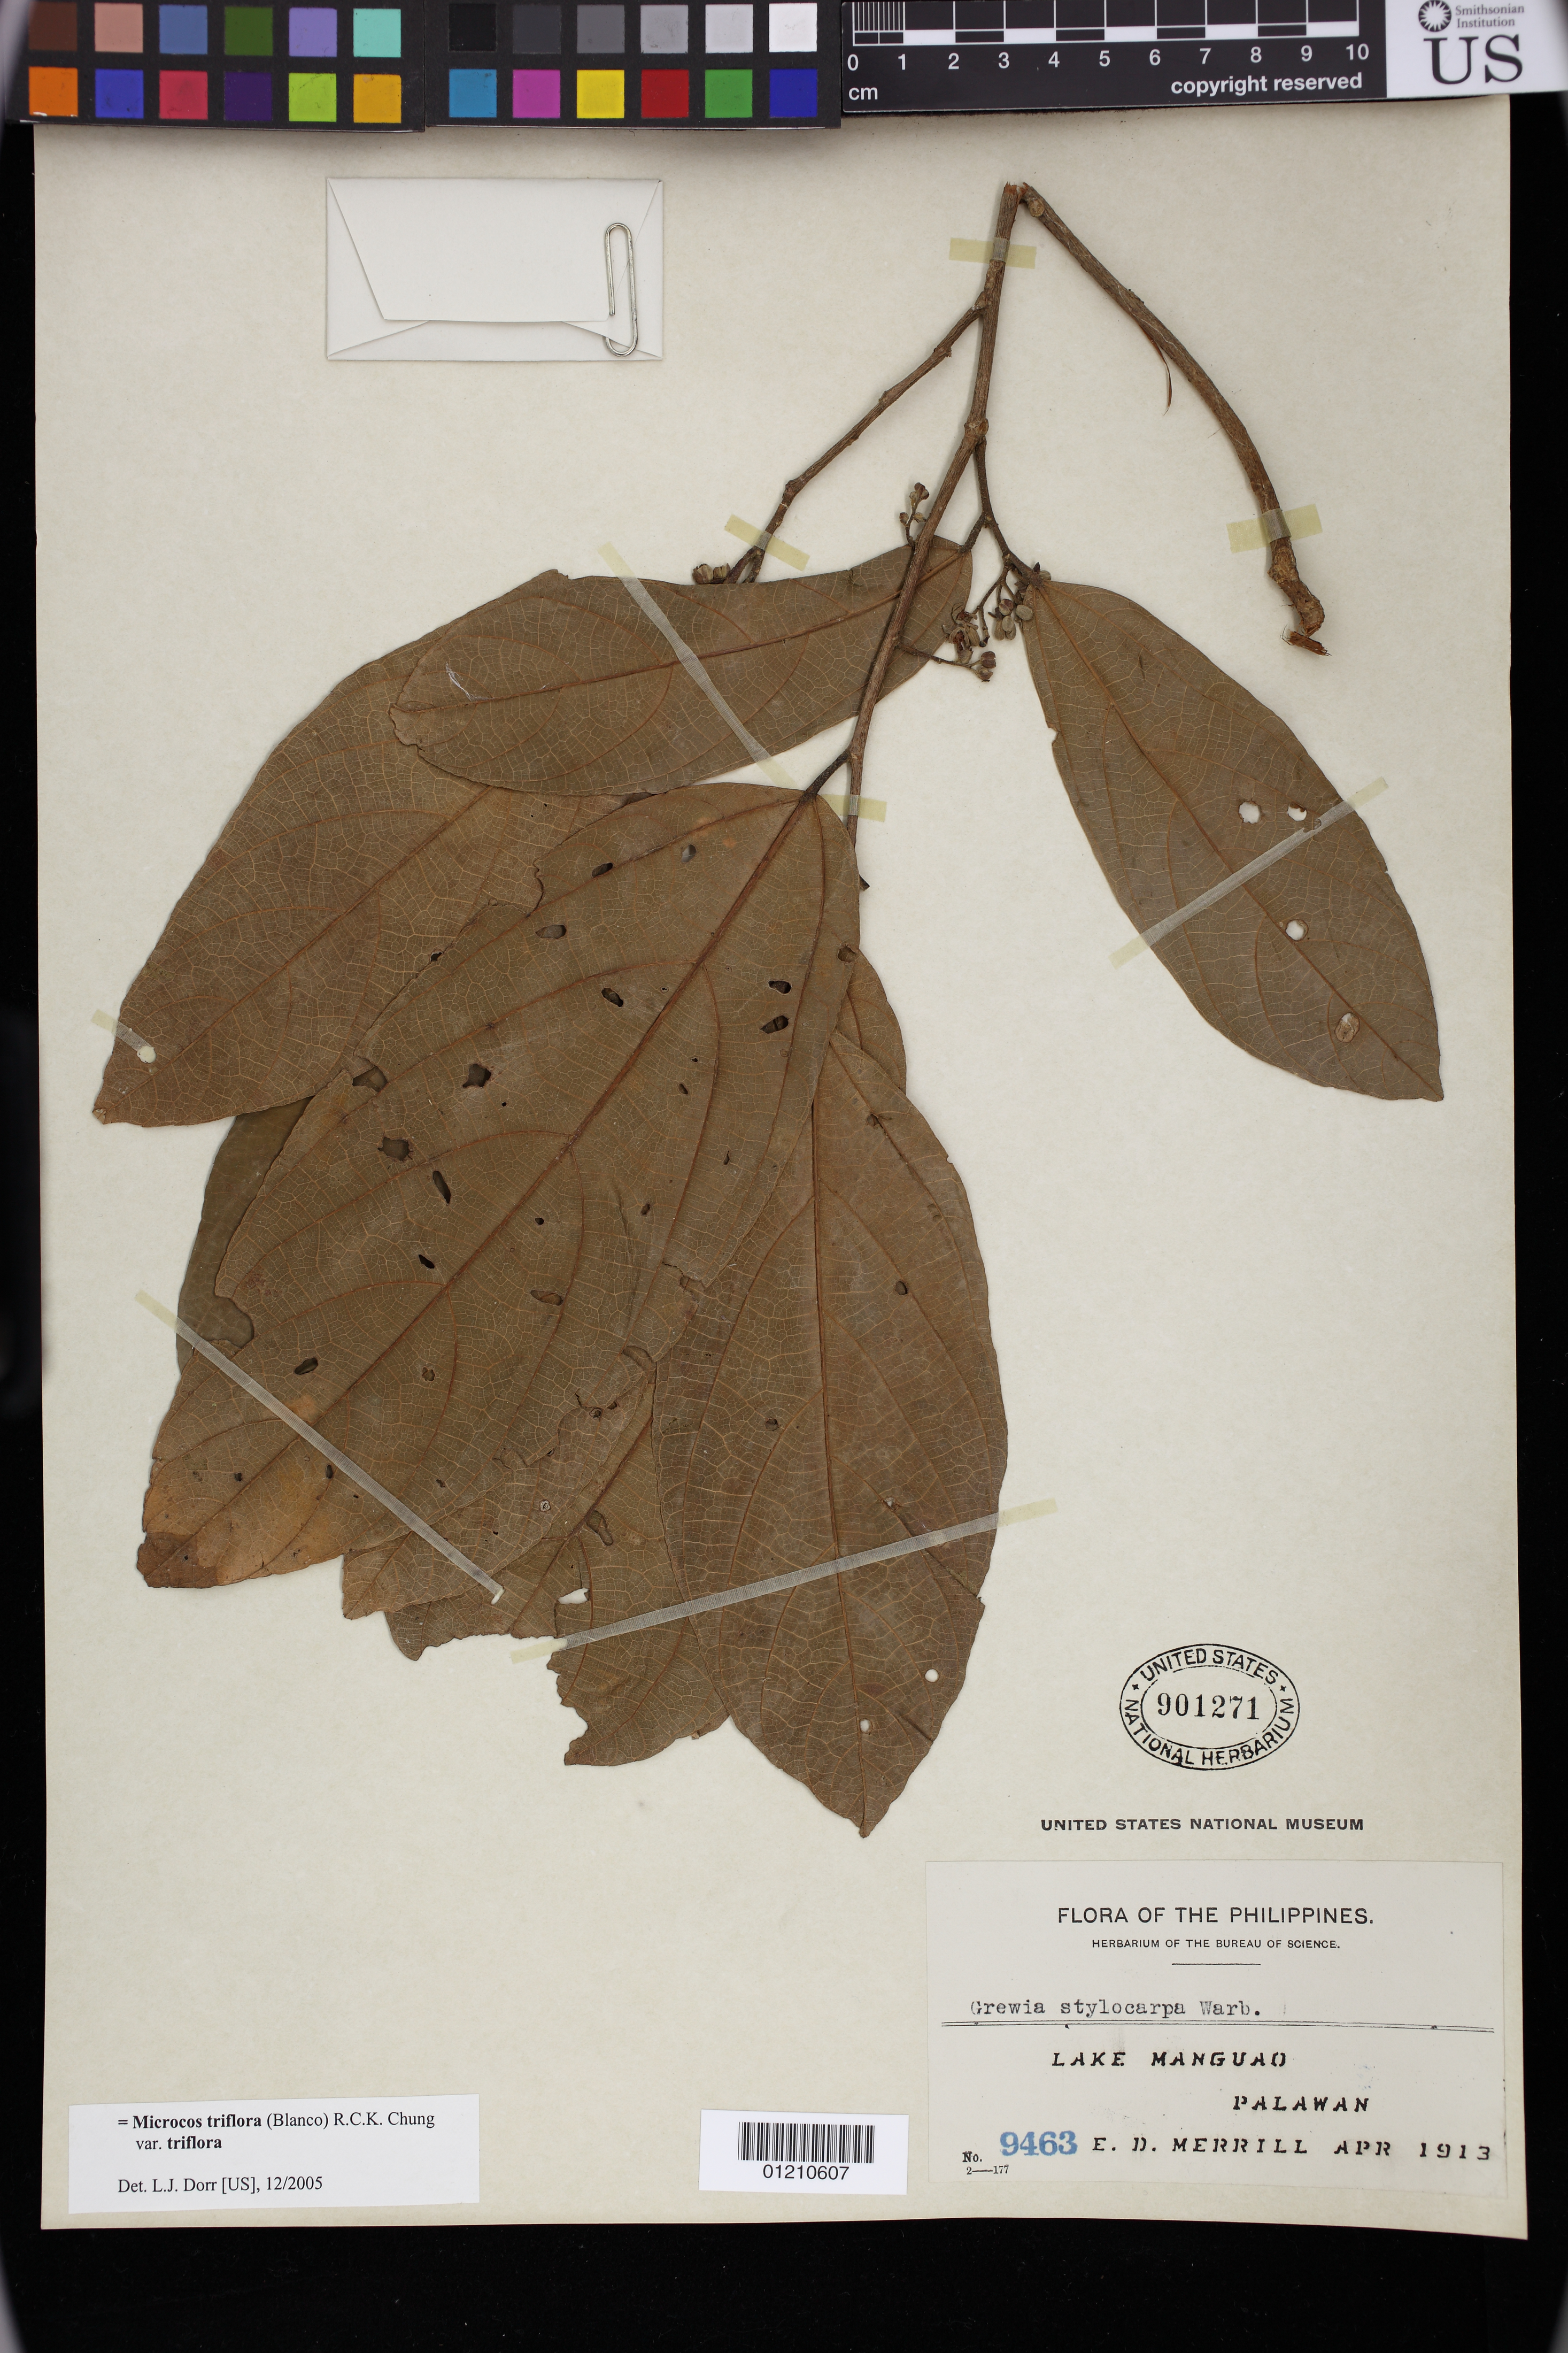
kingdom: Plantae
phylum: Tracheophyta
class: Magnoliopsida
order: Malvales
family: Malvaceae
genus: Microcos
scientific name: Microcos triflora var. triflora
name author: (Blanco) R.C.K. Chung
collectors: E. D. Merrill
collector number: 9463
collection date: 1913-04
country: Philippines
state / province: Mimaropa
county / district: Palawan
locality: Lake Manguao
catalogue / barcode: US 901271